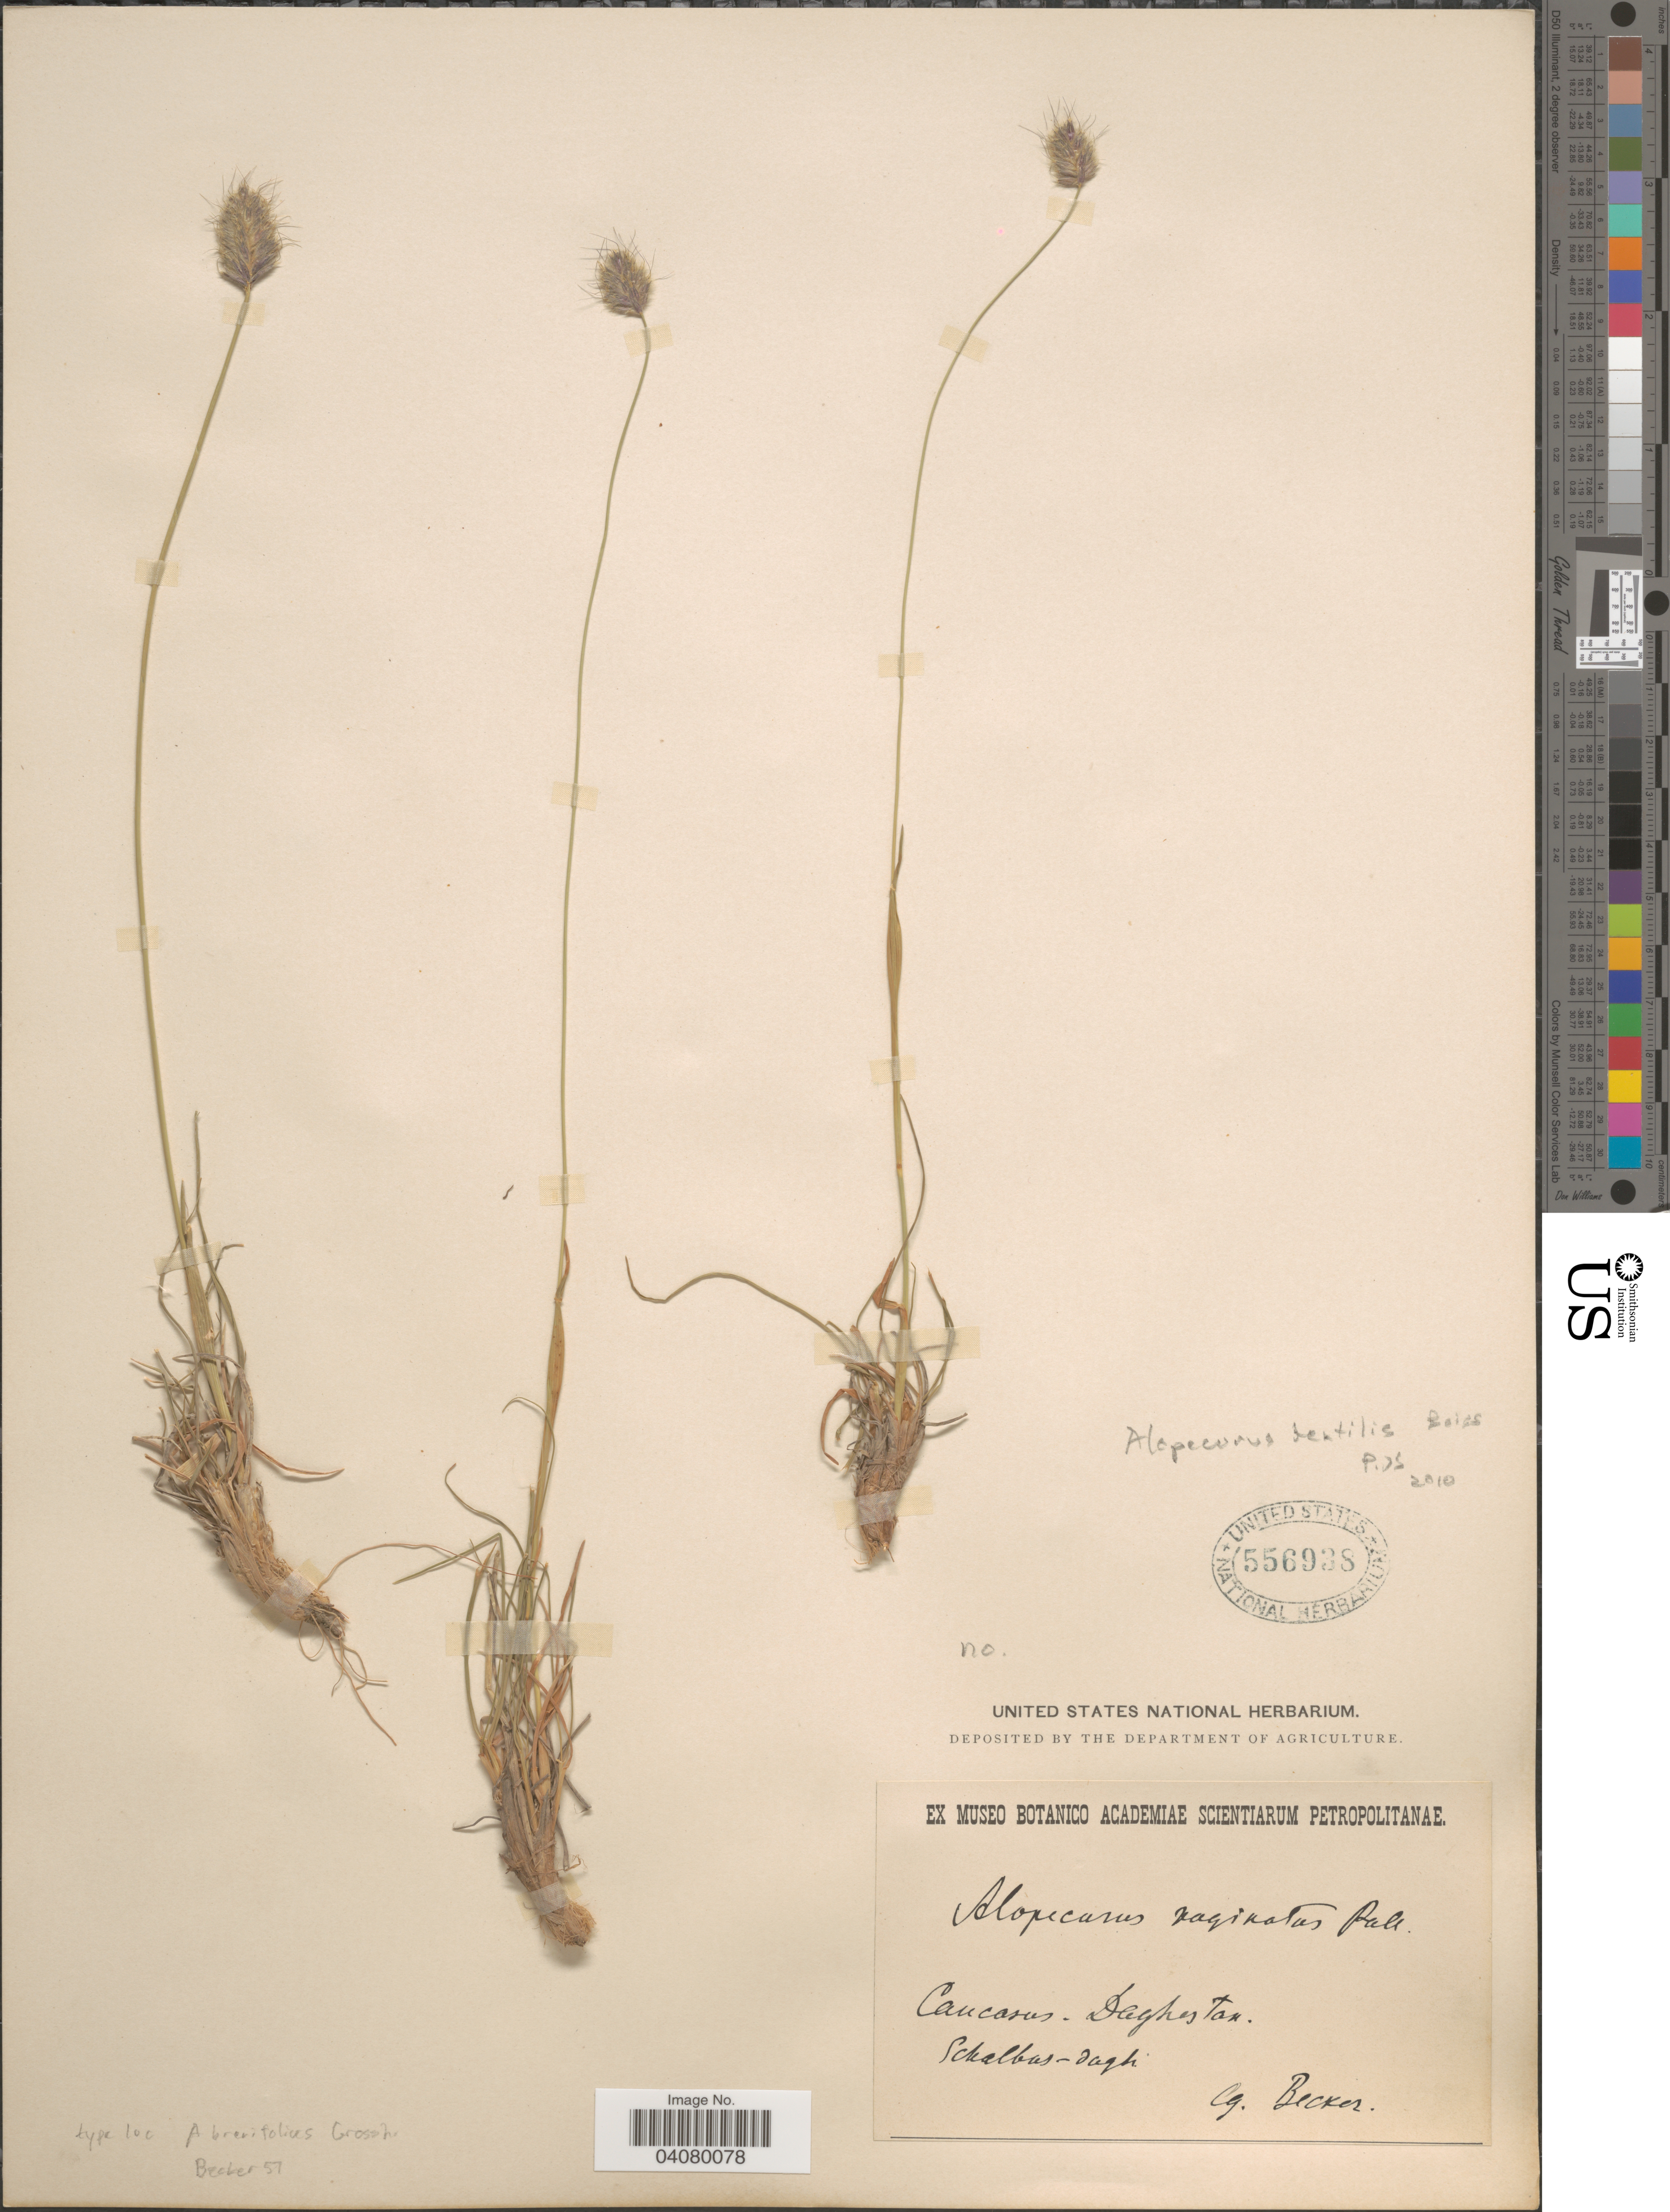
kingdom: Plantae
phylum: Tracheophyta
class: Liliopsida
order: Poales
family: Poaceae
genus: Alopecurus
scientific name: Alopecurus textilis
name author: Boiss.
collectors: -. Becker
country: Russian Federation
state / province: Dagestan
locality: Caucasus - Daghestan. Schalbus-dagh.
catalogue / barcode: US 556938